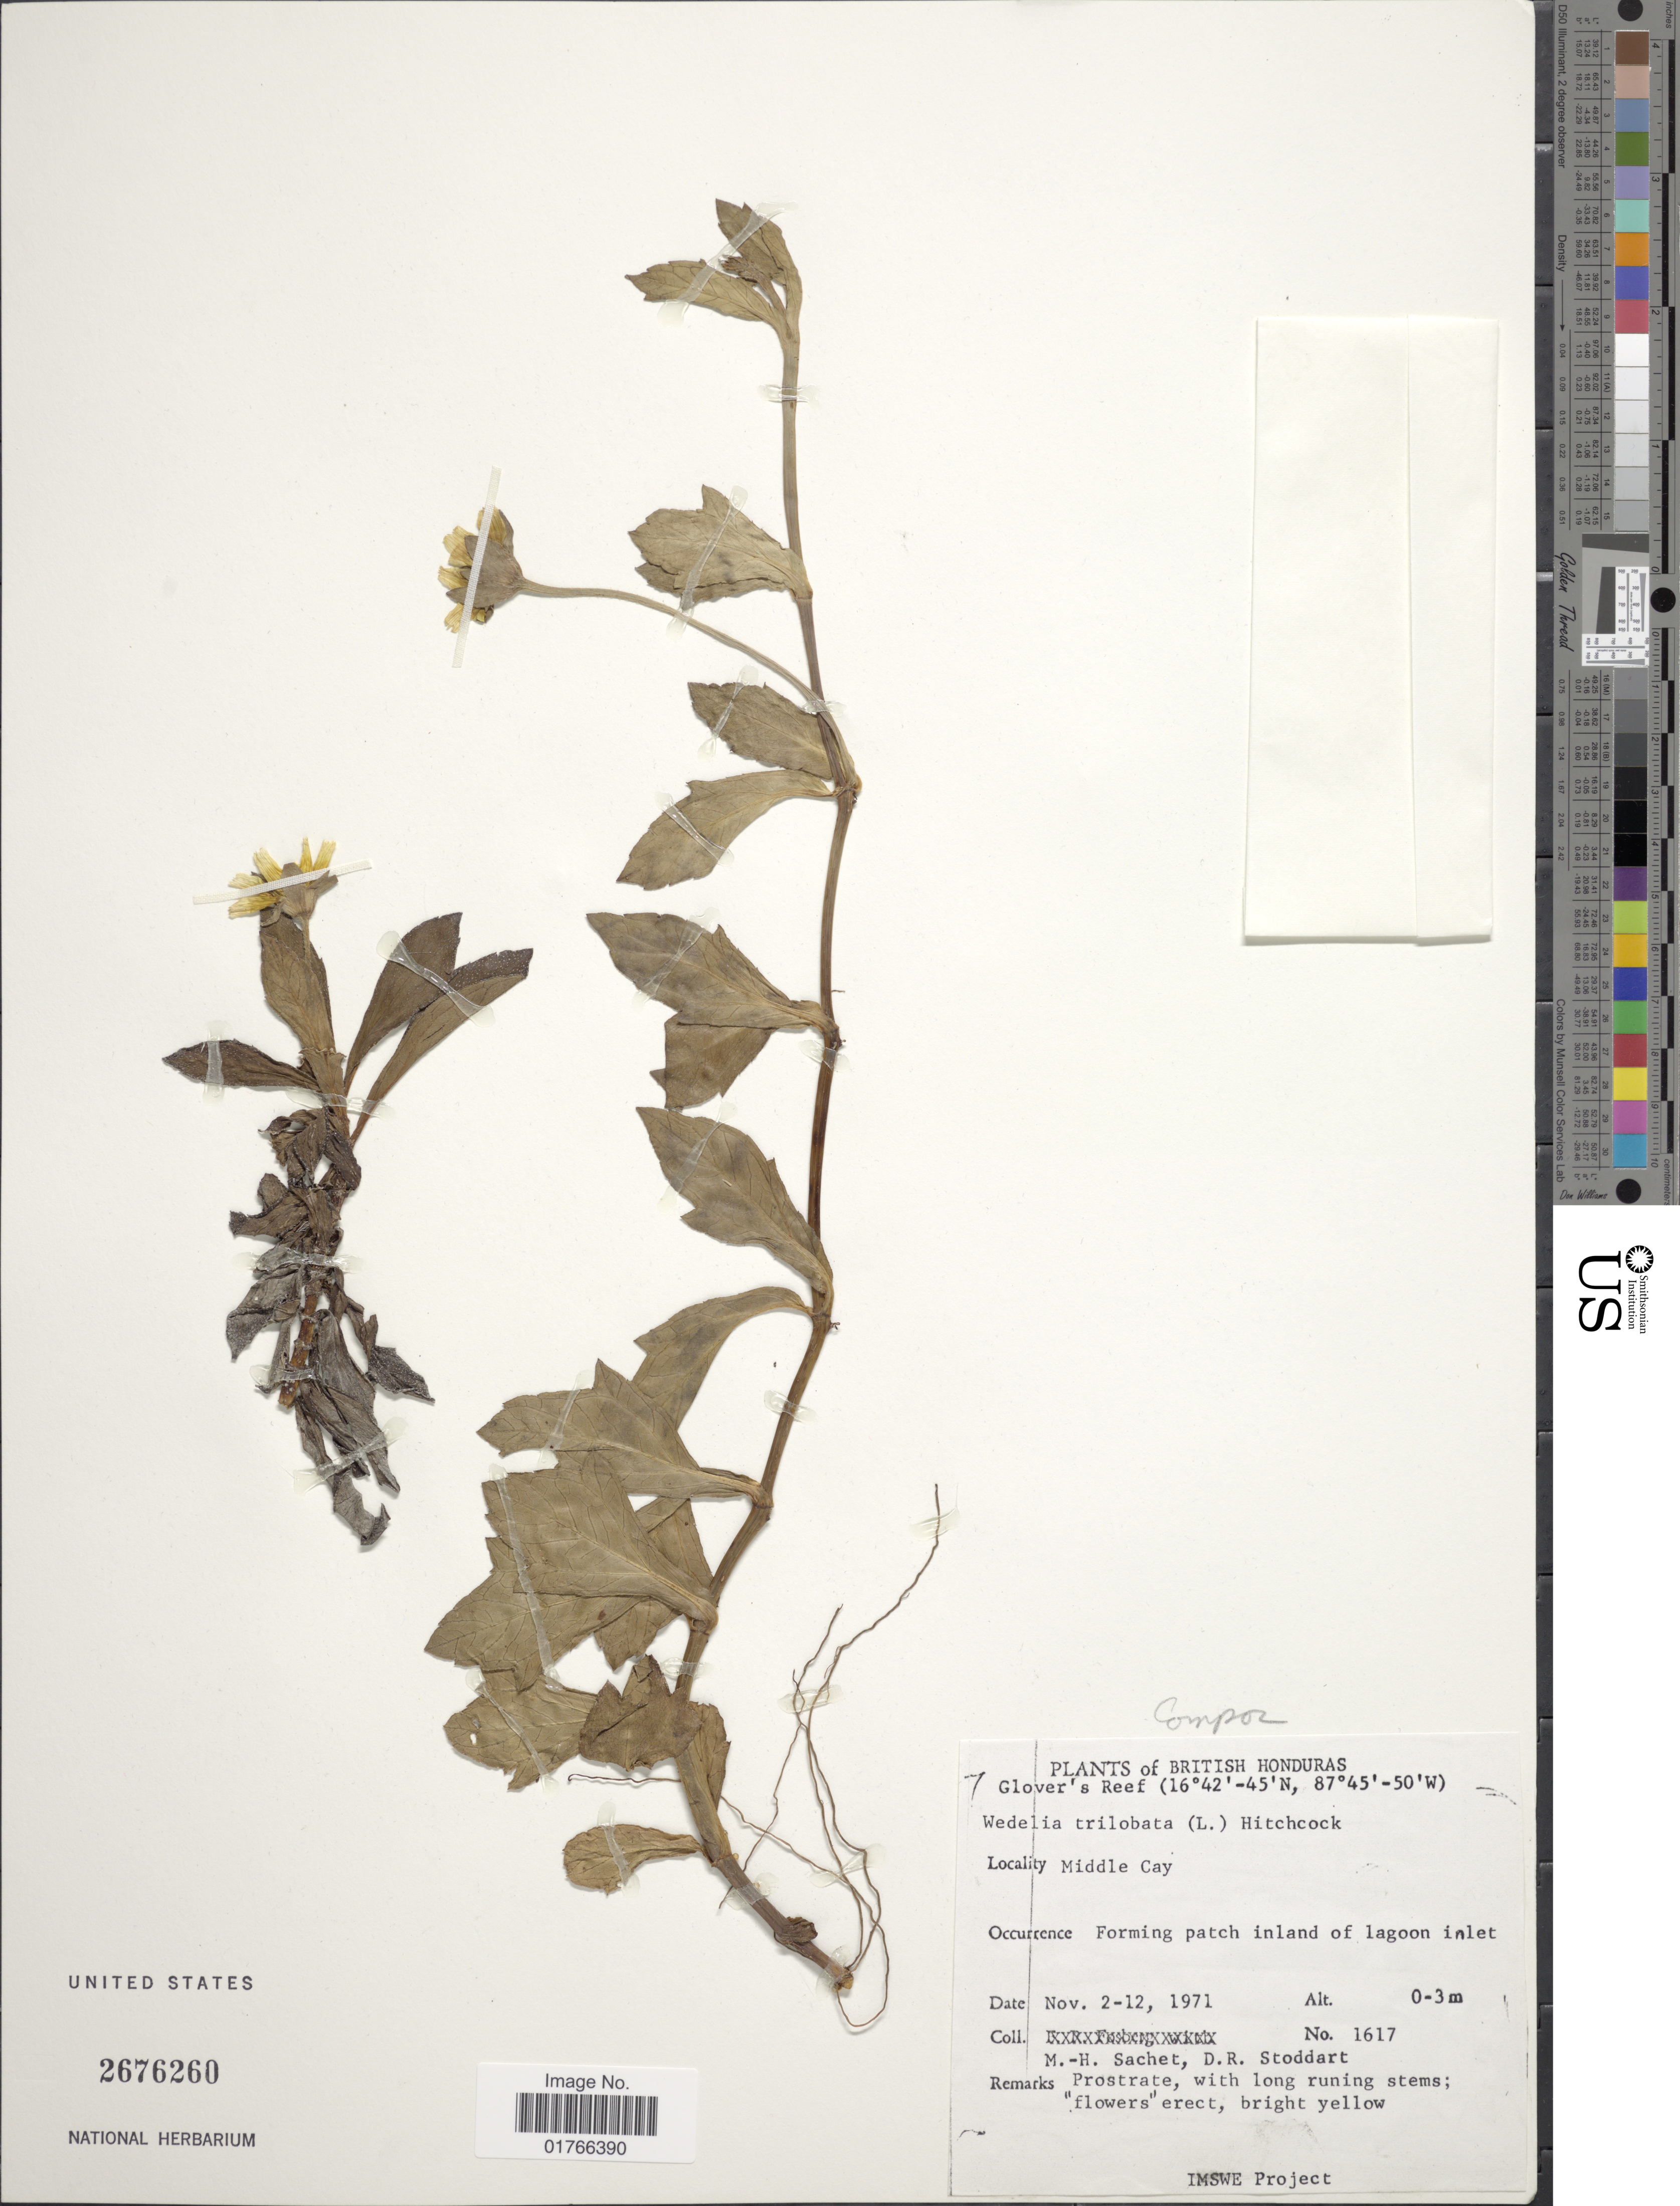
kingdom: Plantae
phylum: Tracheophyta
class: Magnoliopsida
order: Asterales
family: Asteraceae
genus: Sphagneticola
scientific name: Sphagneticola trilobata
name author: (L.) Pruski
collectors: M.-H. Sachet & D. R. Stoddart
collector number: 1617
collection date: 1971-11-02/1971-11-12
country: Belize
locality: British Honduras, Glover's Reef, Middle Cay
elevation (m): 0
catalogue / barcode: US 2676260